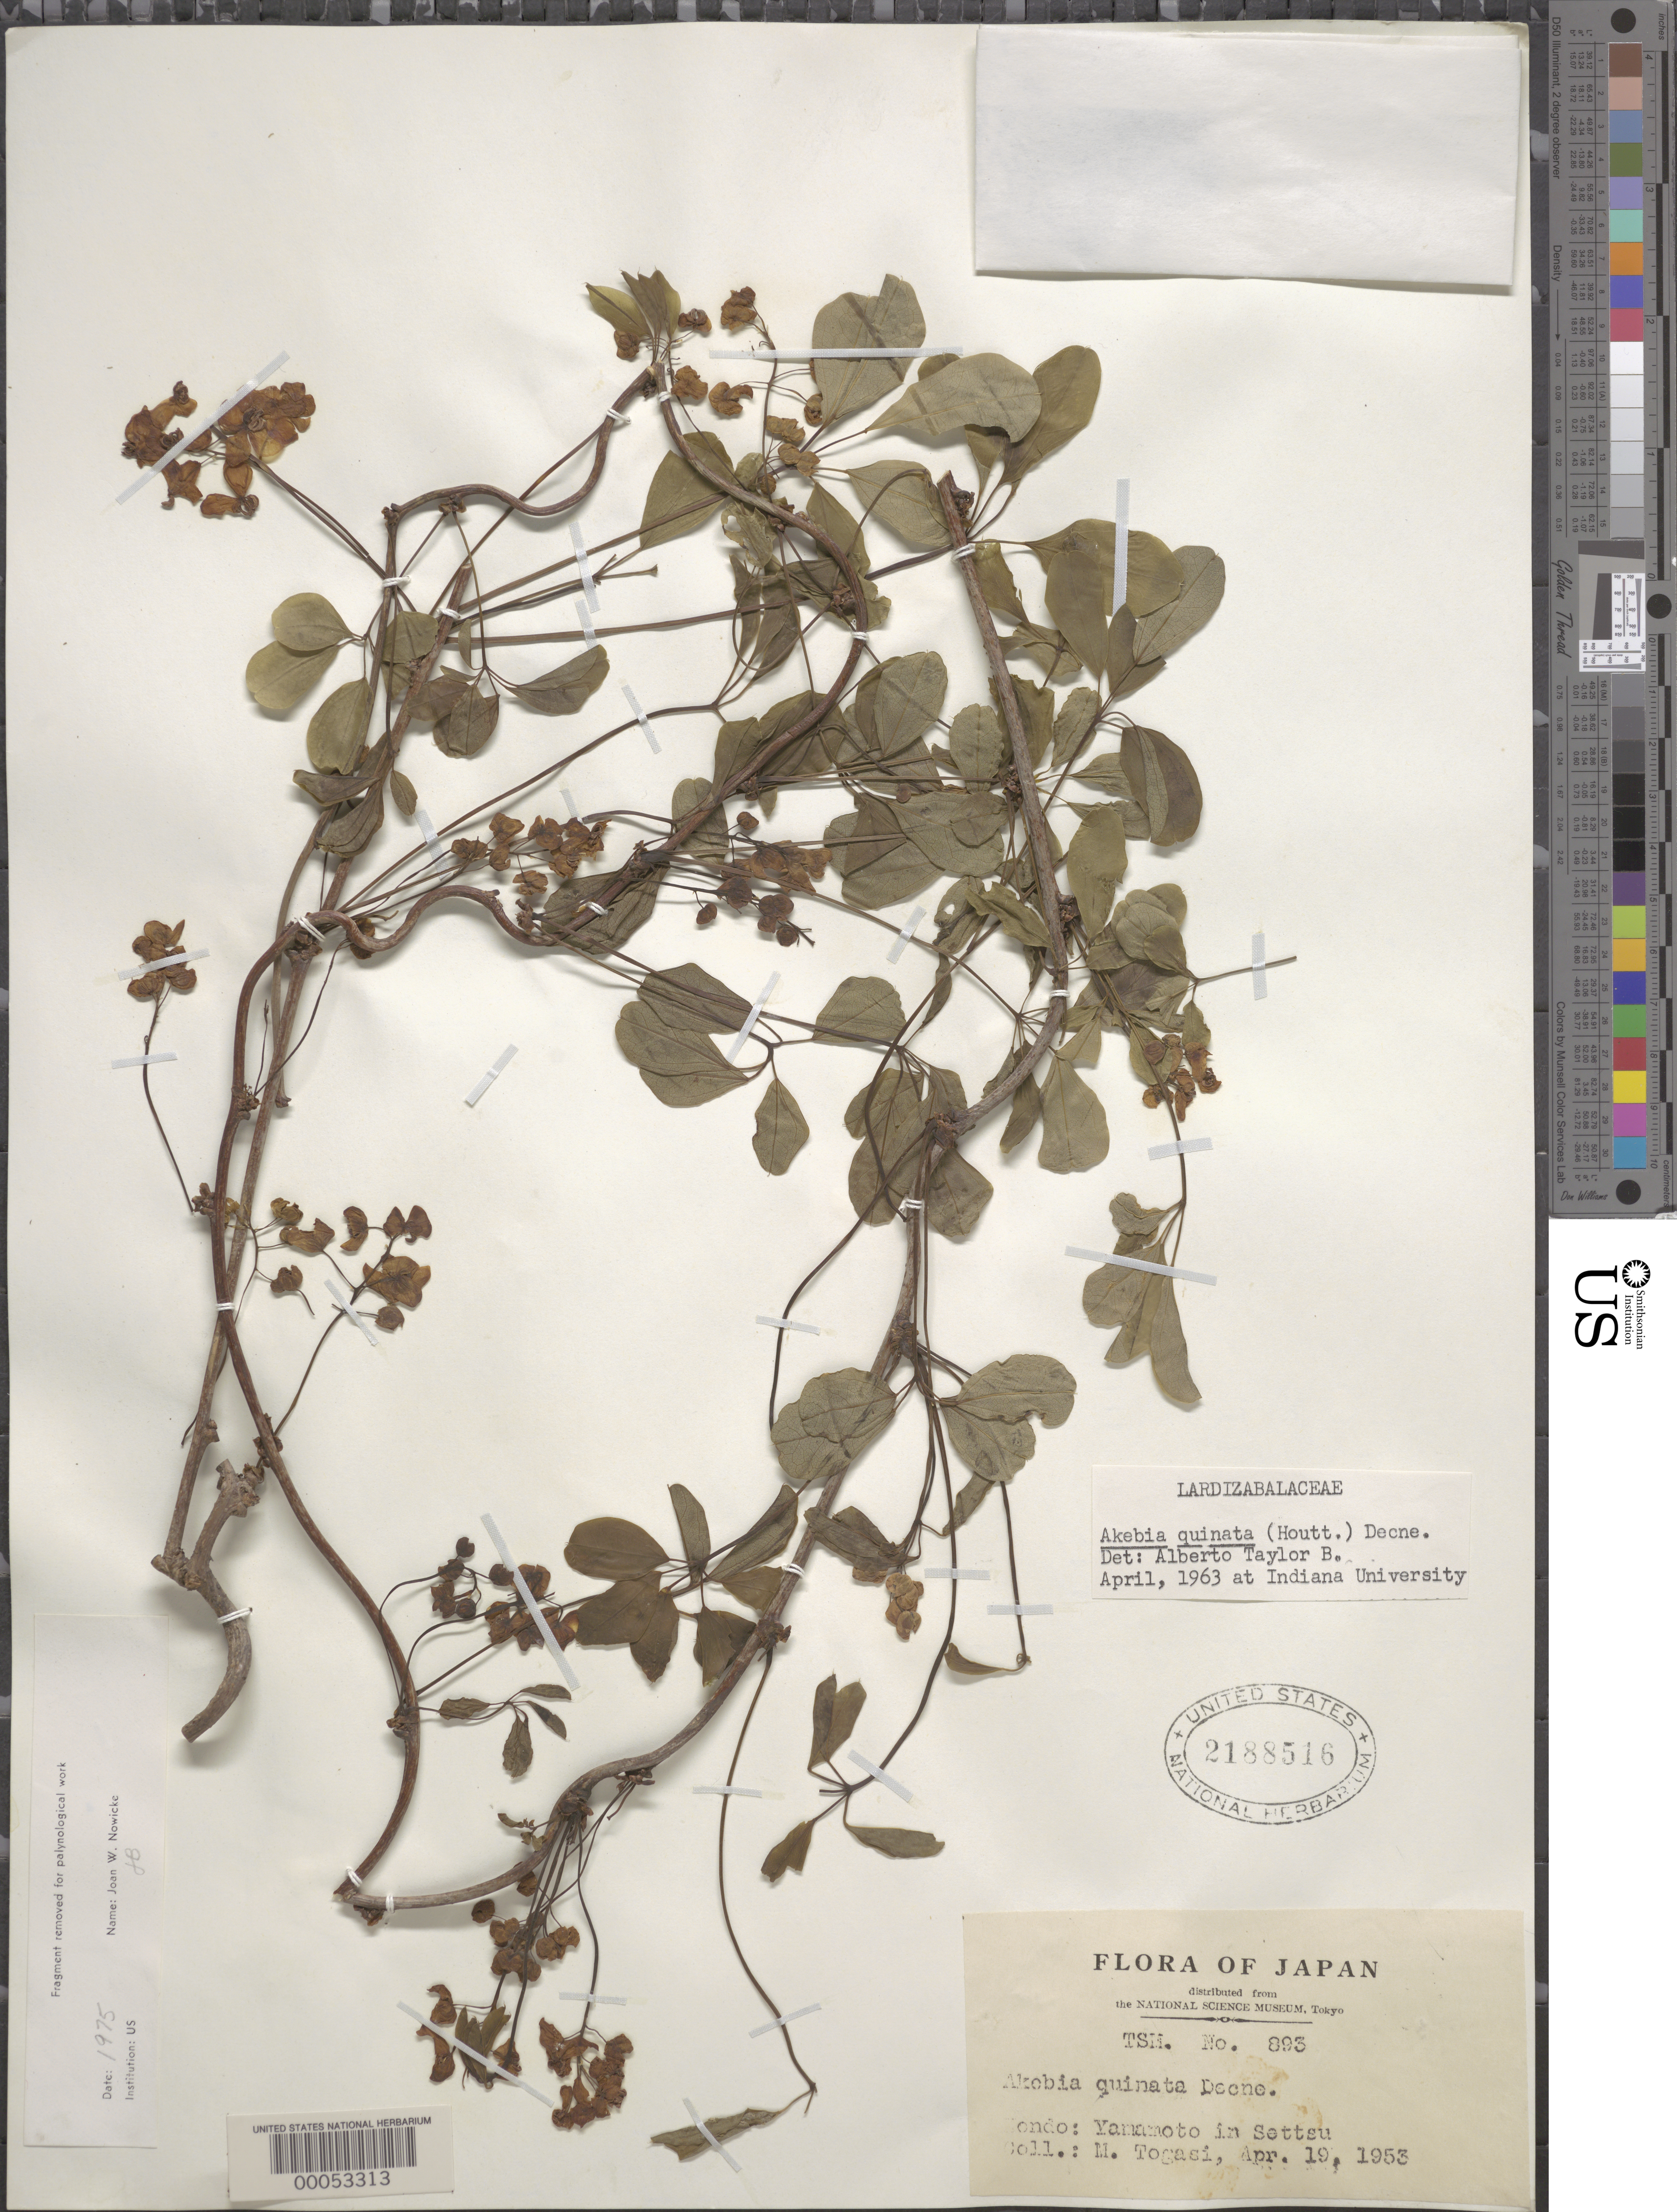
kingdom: Plantae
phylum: Tracheophyta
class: Magnoliopsida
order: Ranunculales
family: Lardizabalaceae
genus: Akebia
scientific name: Akebia quinata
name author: (Houtt.) Decne.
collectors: M. Togasi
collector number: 893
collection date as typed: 19 Apr 1953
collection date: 1953-04-19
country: Japan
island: Honshu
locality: Settsu, yamamoto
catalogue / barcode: US 2188516